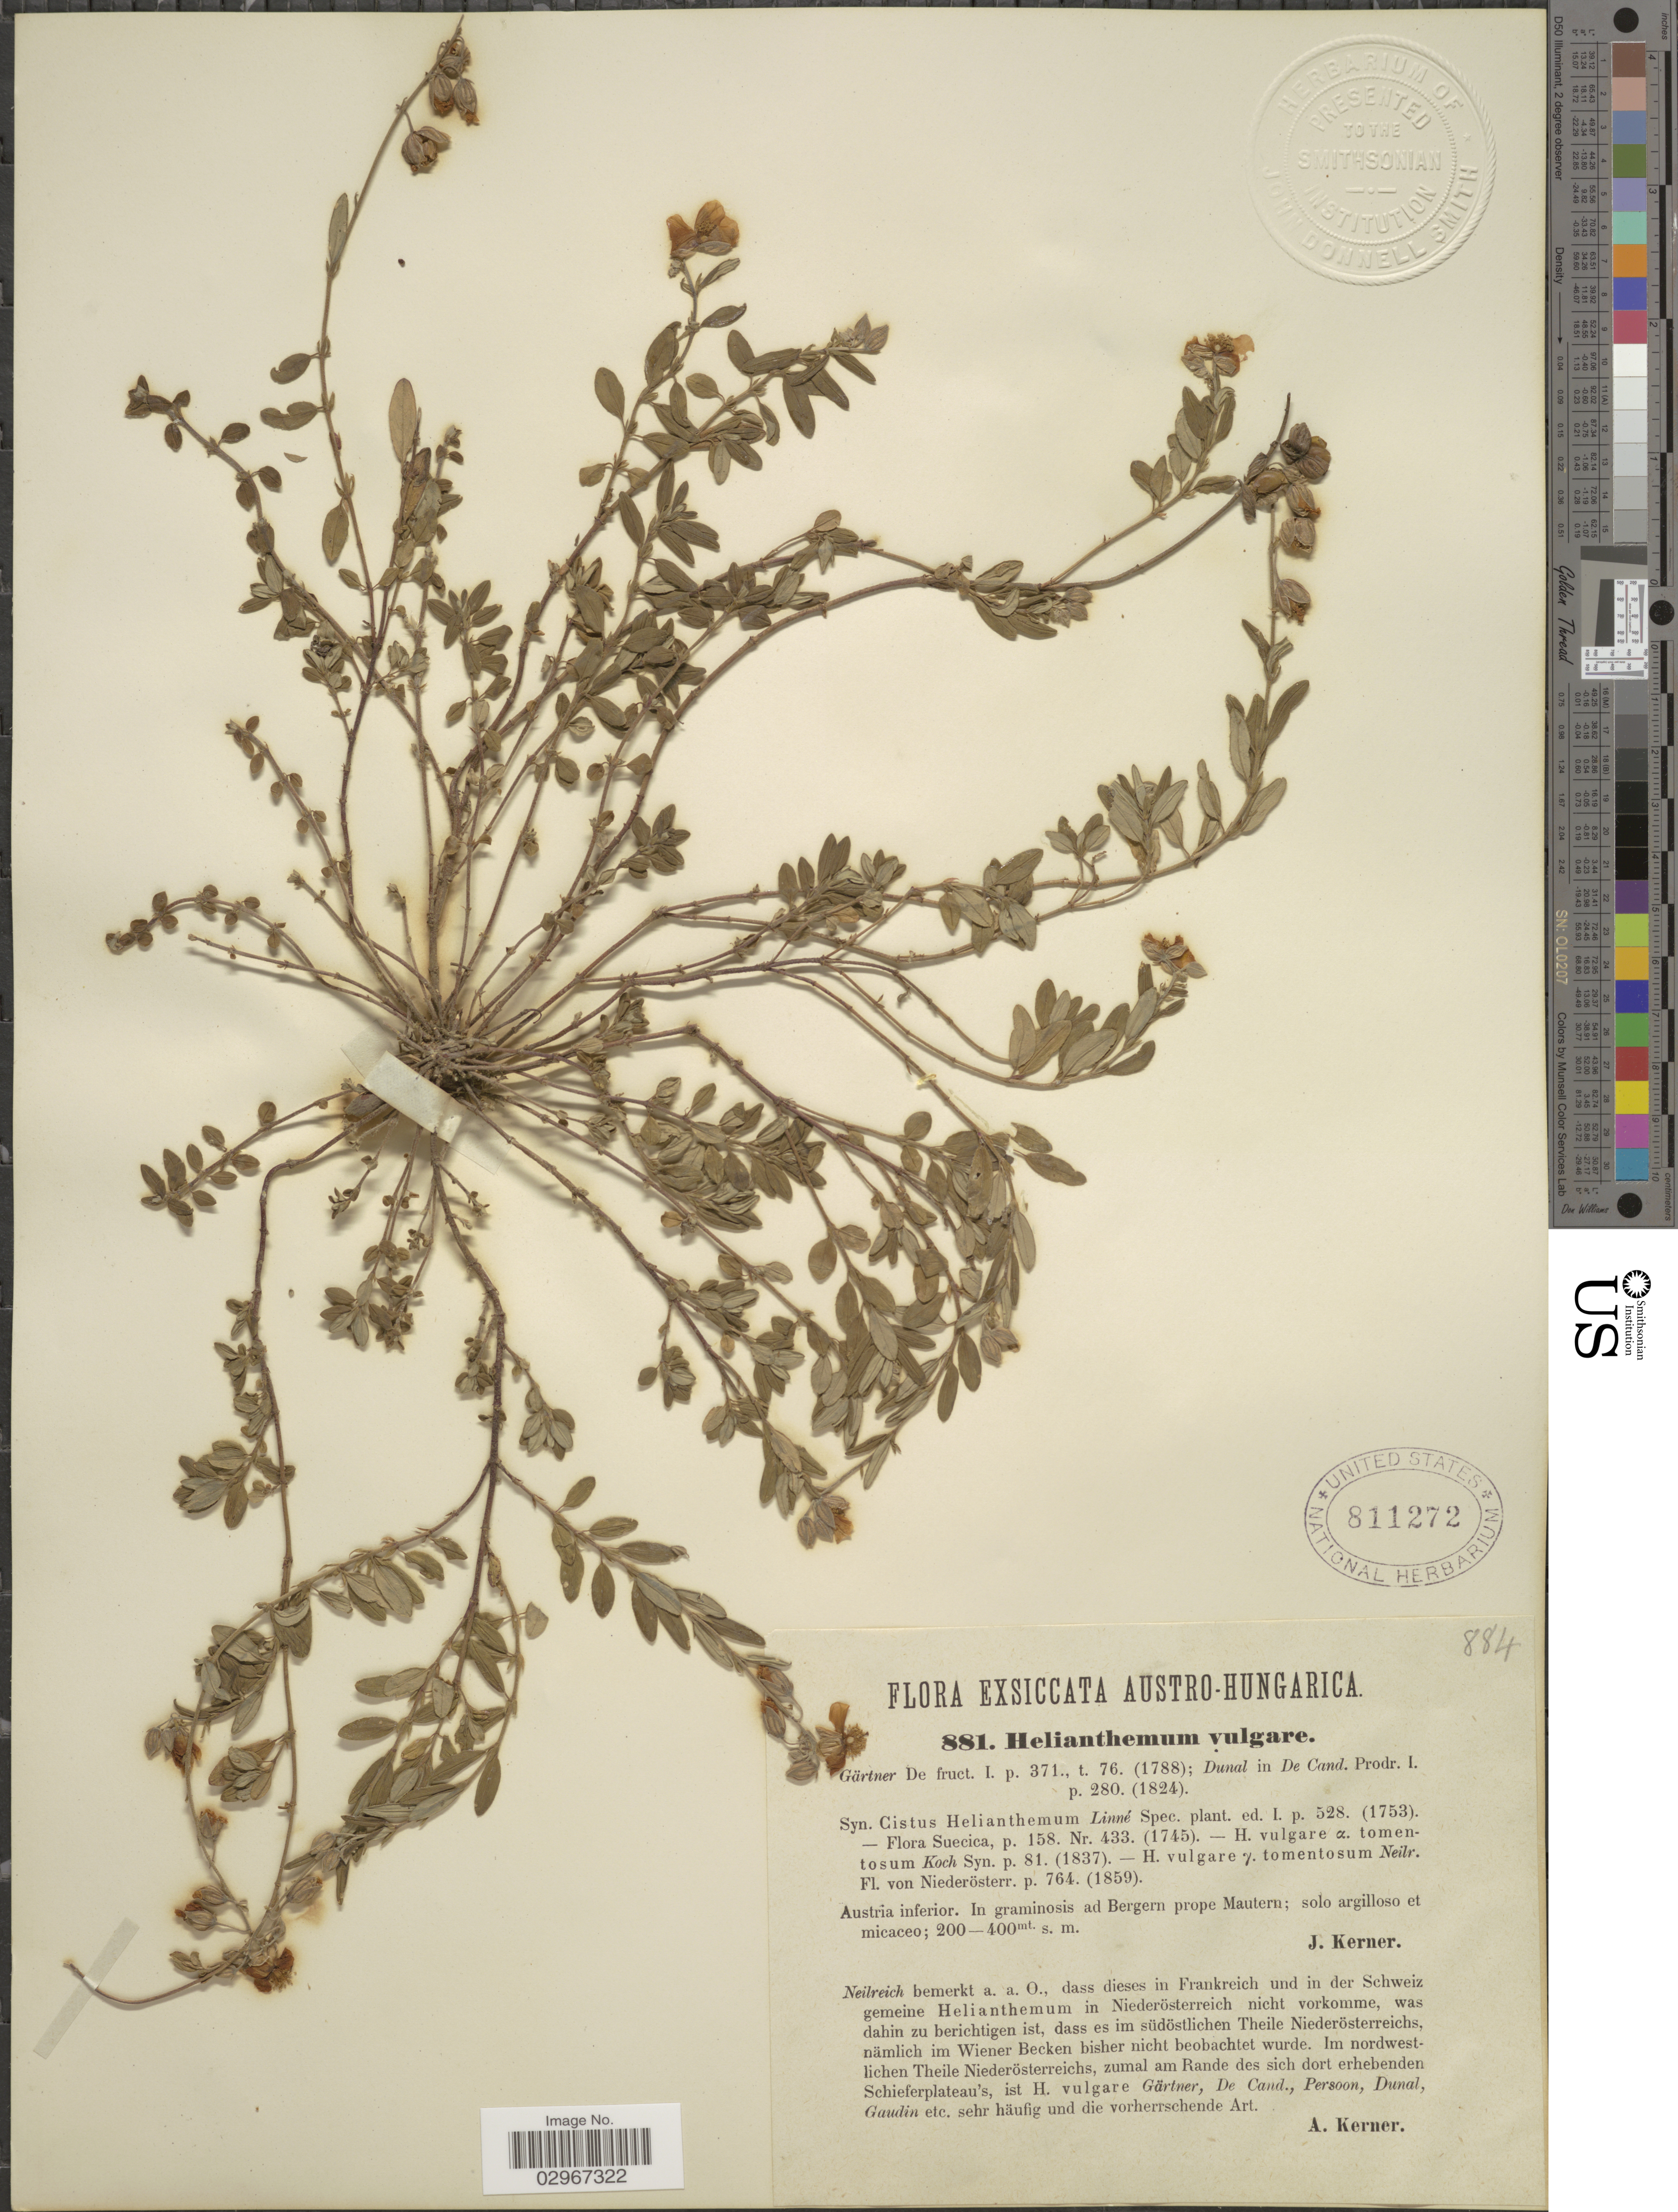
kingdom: Plantae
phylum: Tracheophyta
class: Magnoliopsida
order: Malvales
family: Cistaceae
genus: Helianthemum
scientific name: Helianthemum vulgare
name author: Gaertn.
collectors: J. Kerner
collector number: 881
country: Hungary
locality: Austro-Hungarica, Austria inferior, In graminosis ad Bergern prope Mautern; solo argilloso et micaceo.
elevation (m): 200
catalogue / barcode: US 811272